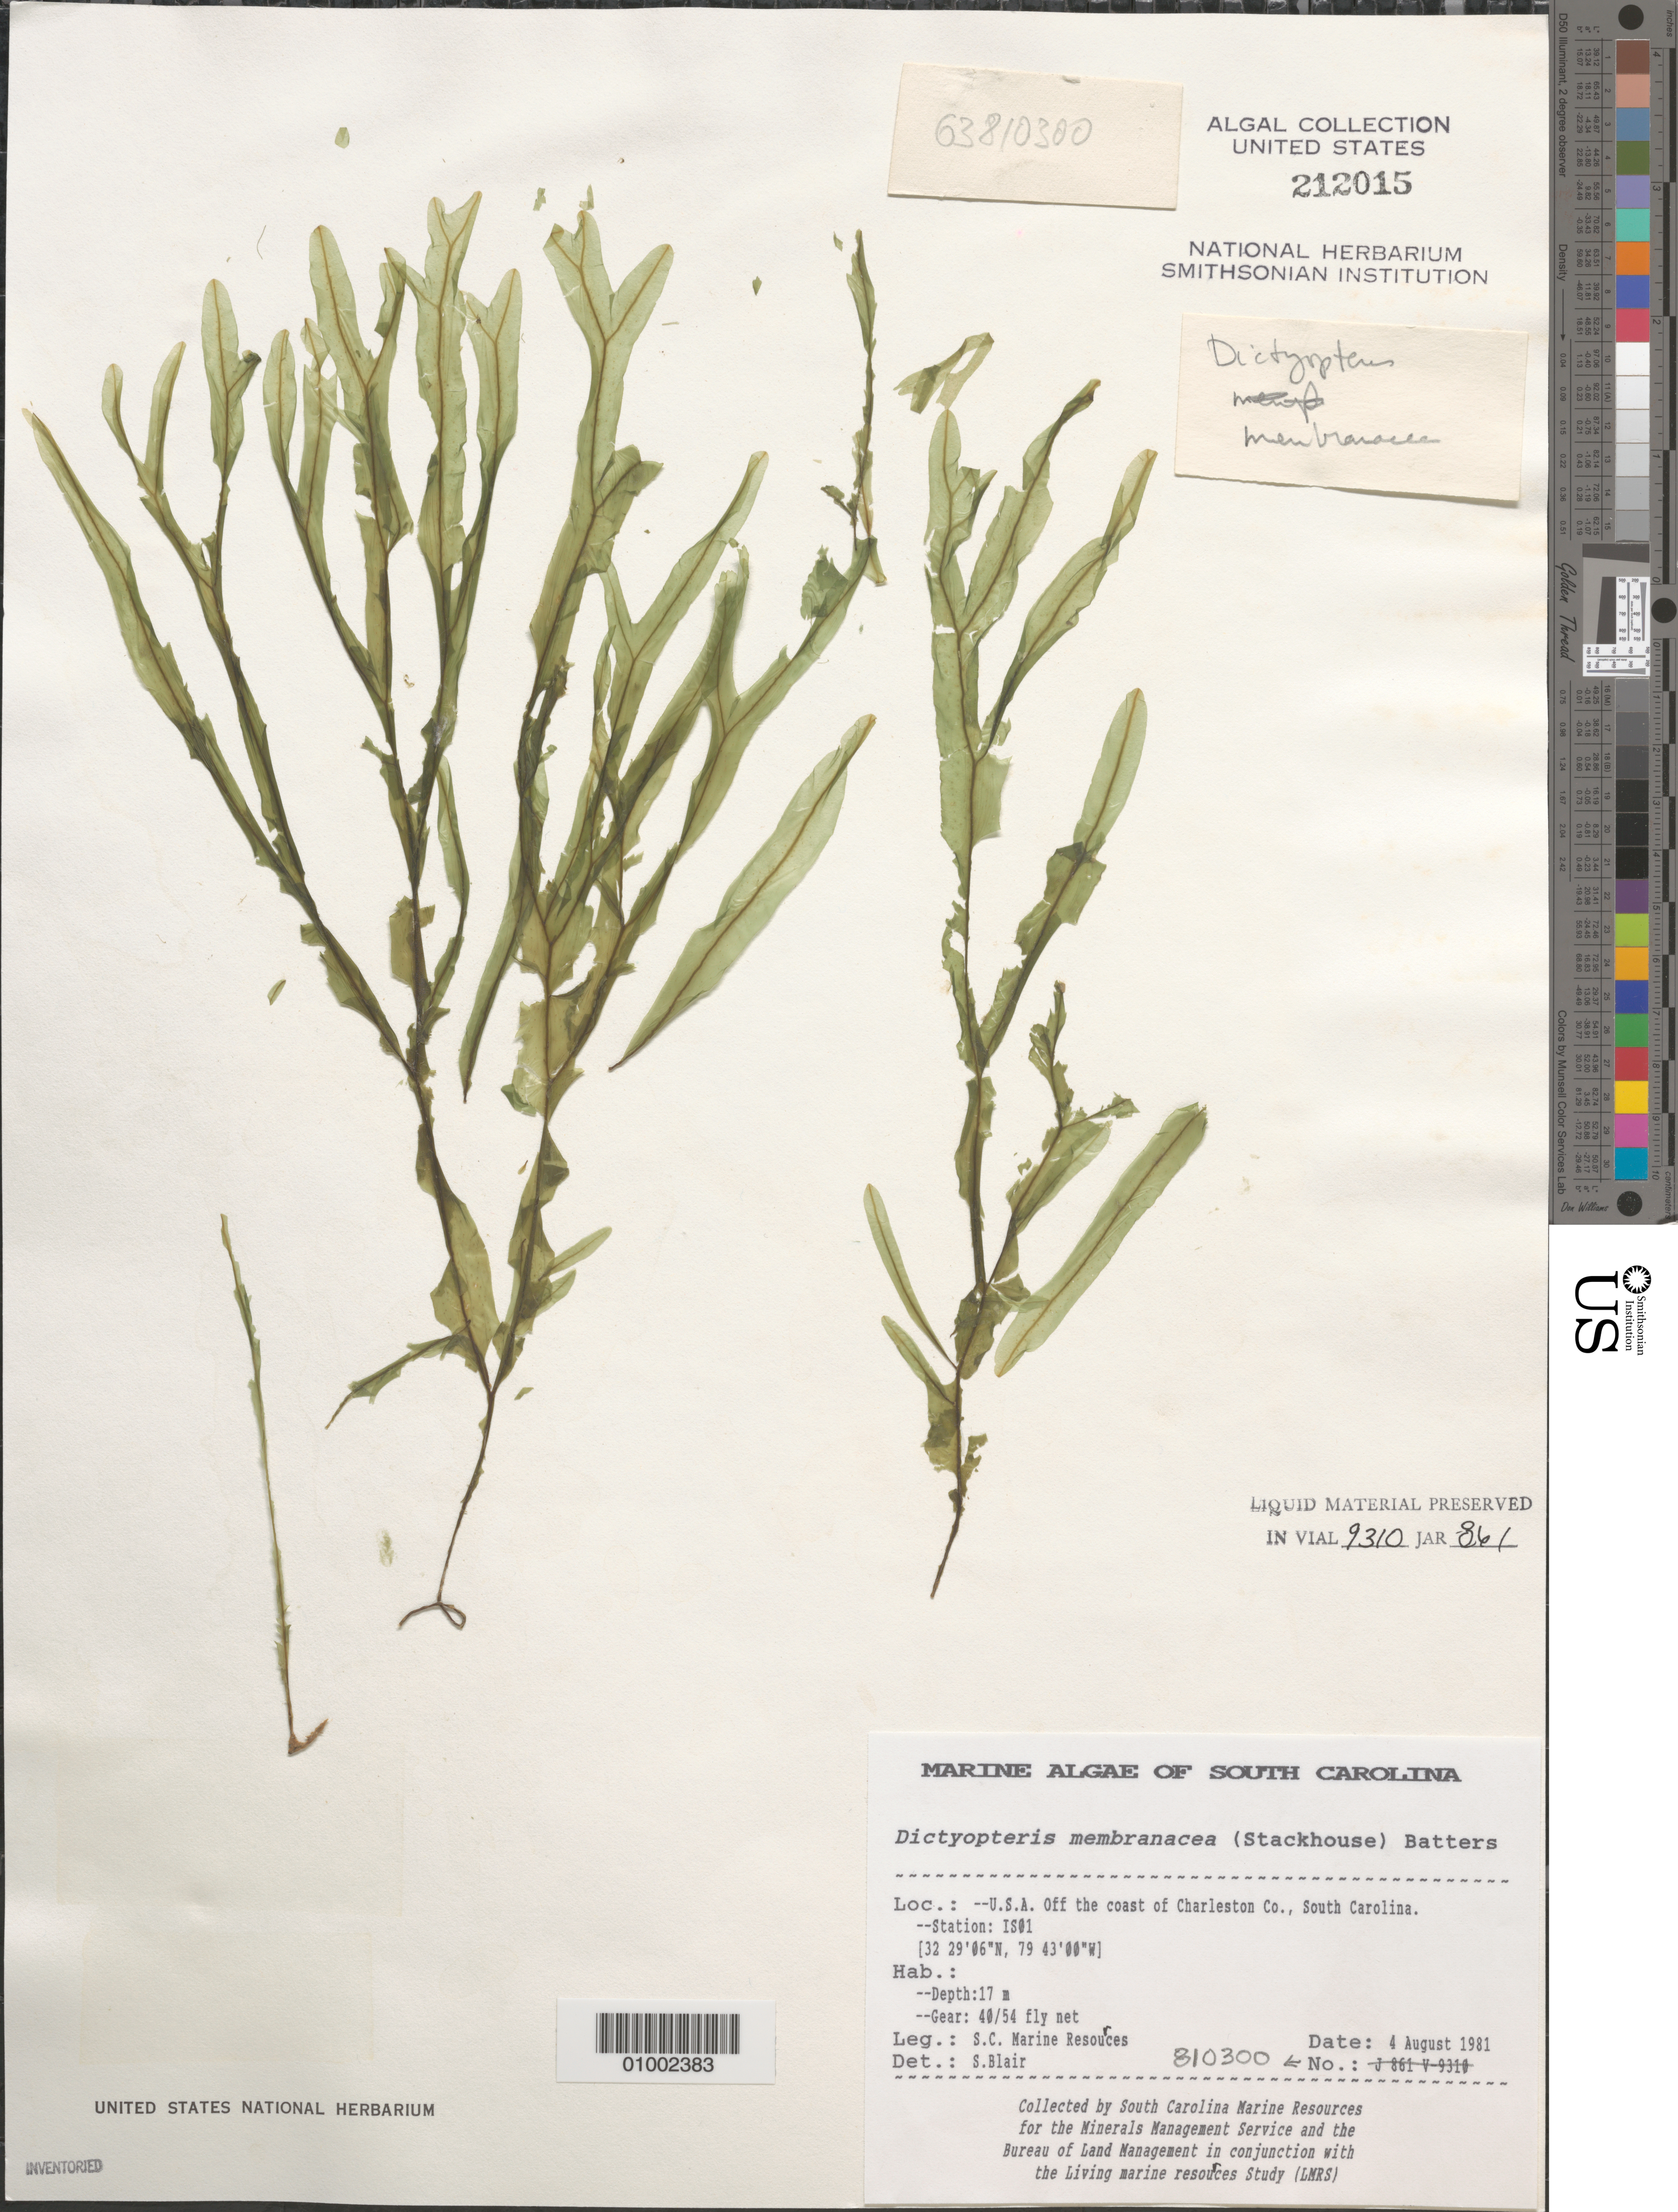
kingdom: Chromista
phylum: Ochrophyta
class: Phaeophyceae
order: Dictyotales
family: Dictyotaceae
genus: Dictyopteris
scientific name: Dictyopteris polypodioides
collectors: South Carolina Marine Resources for BLM/MMS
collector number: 810300 (Station IS01)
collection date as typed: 04 Aug 1981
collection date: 1981-08-04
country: United States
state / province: South Carolina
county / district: Charleston County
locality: Off coast of Charleston County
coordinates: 32 29'06" N, 79 43'00" W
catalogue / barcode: US 212015